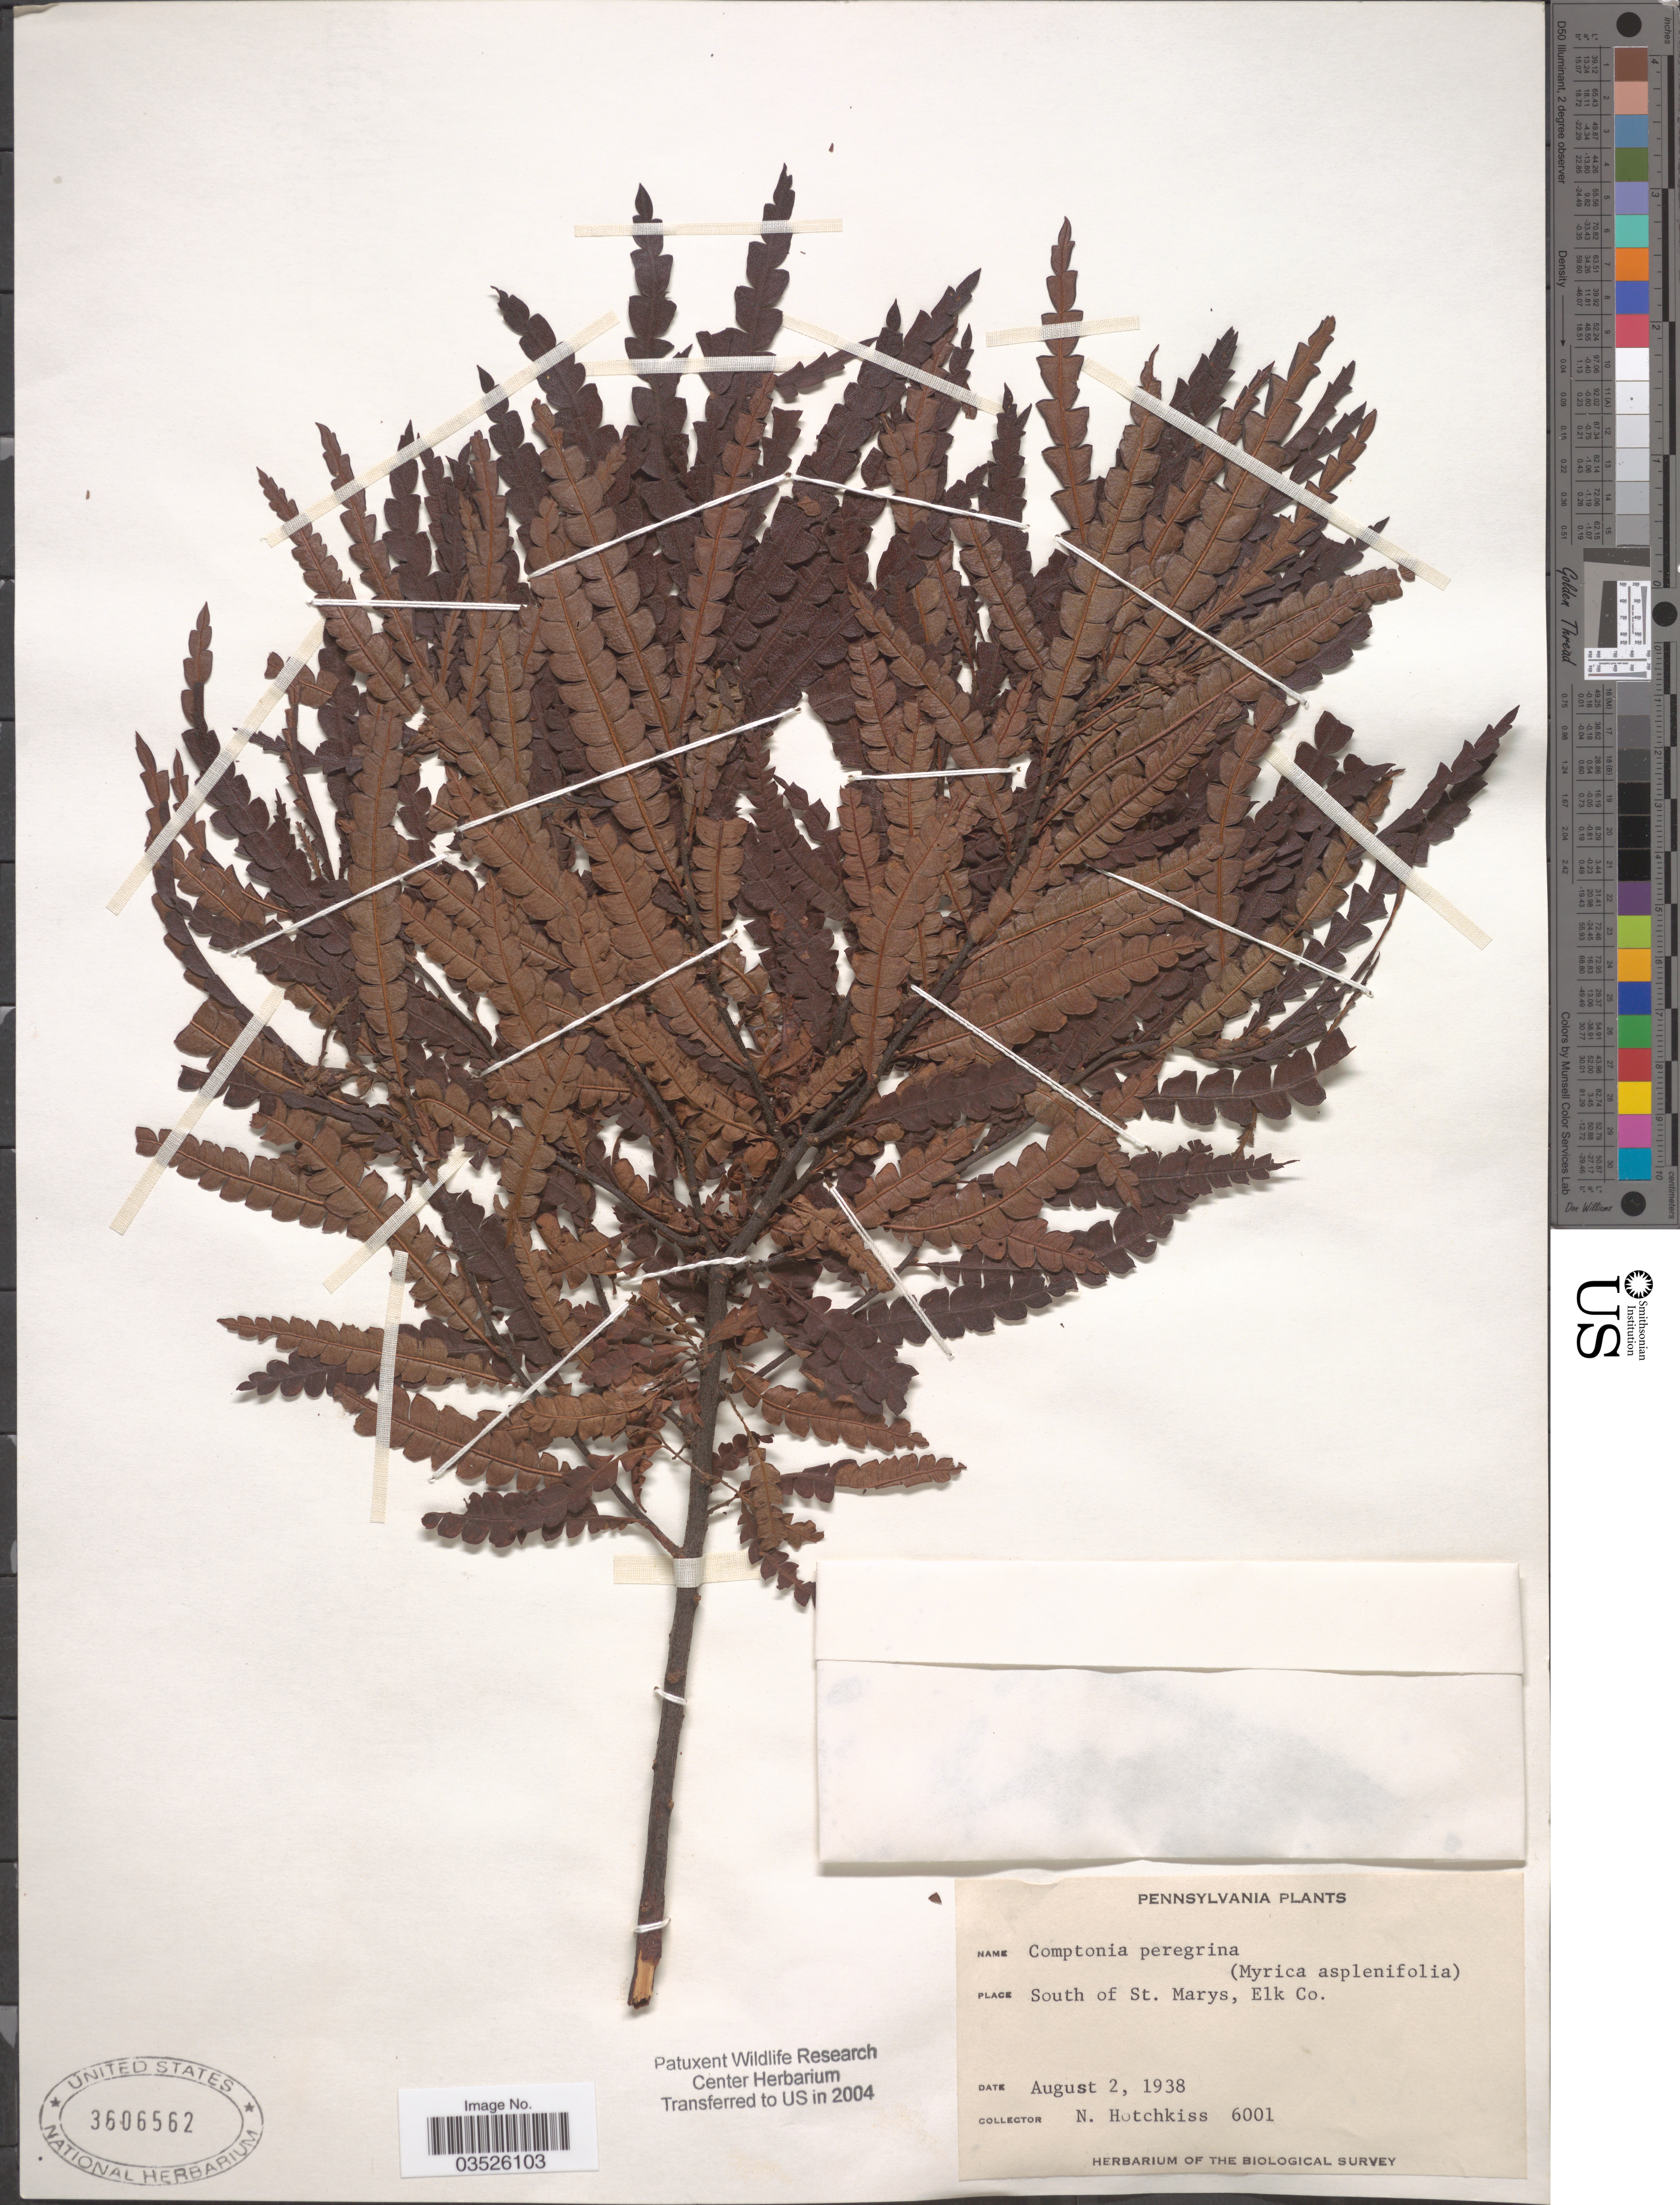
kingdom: Plantae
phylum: Tracheophyta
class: Magnoliopsida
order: Fagales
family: Myricaceae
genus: Comptonia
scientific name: Comptonia peregrina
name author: (L.) J.M. Coult.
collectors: N. Hotchkiss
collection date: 1938-08-02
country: United States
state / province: Pennsylvania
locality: South of St. Marys, Elk Co.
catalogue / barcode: US 3606562